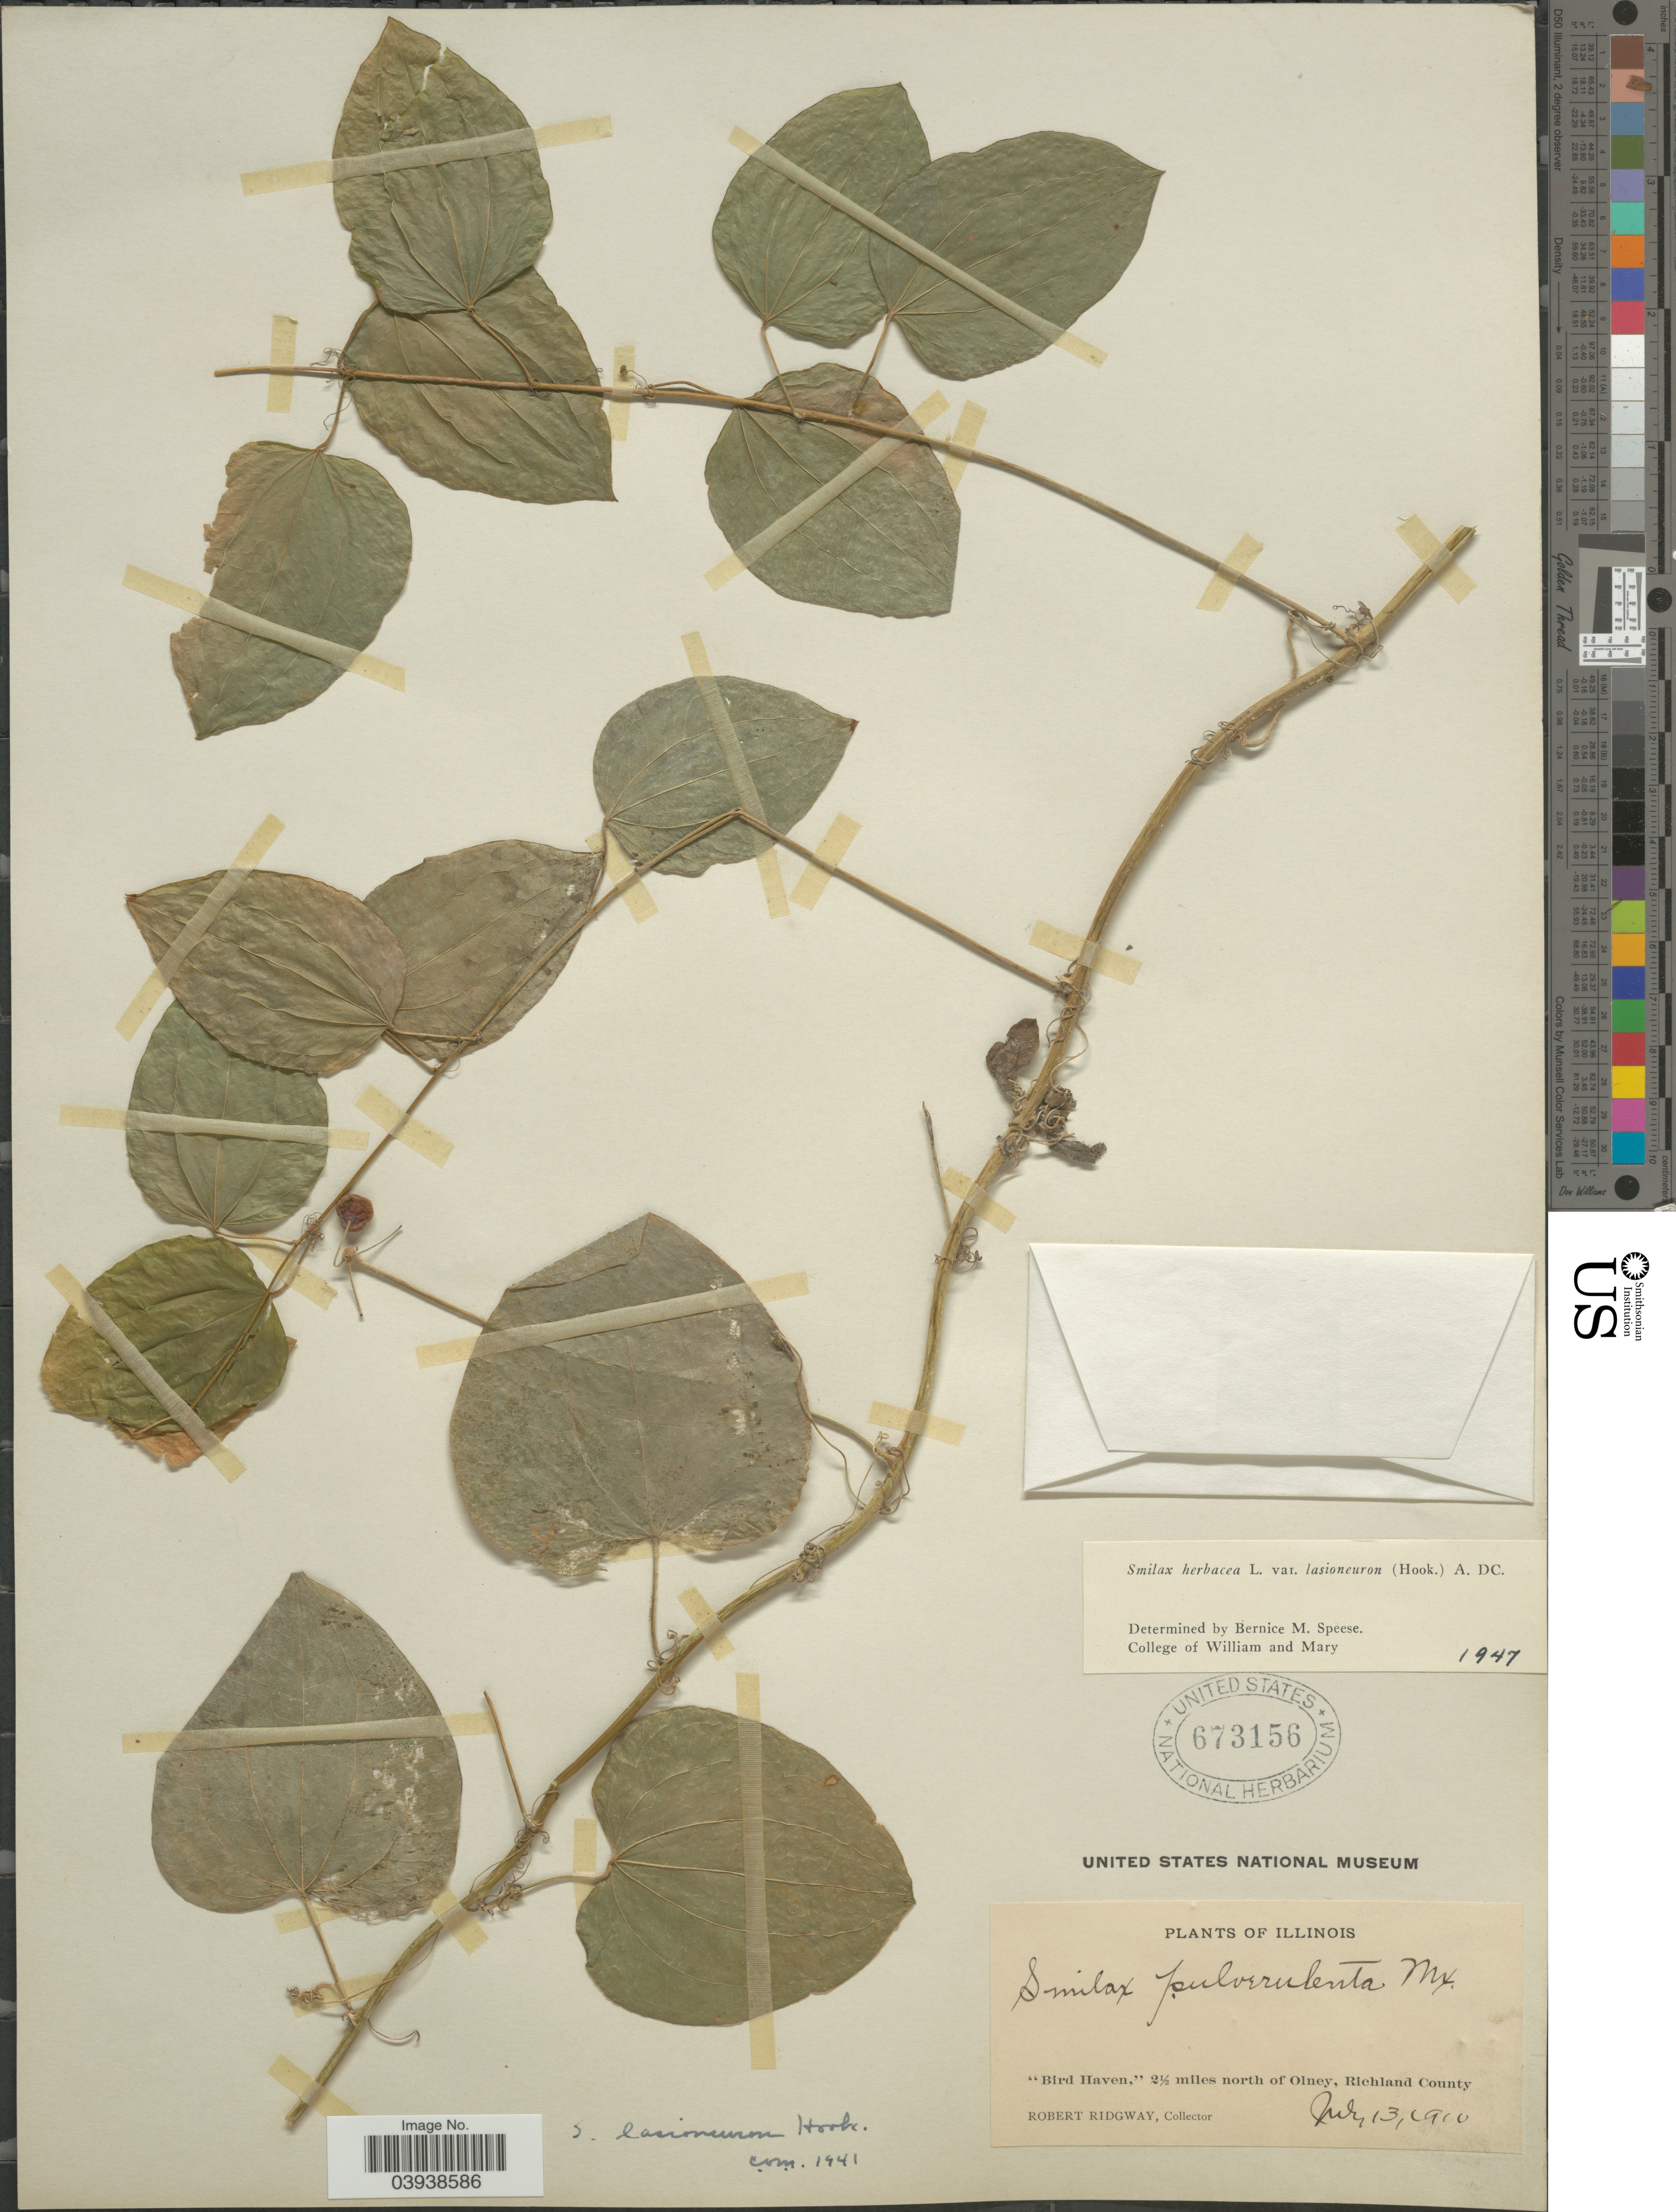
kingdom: Plantae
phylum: Tracheophyta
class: Liliopsida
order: Liliales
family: Smilacaceae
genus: Smilax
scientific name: Smilax herbacea var. lasioneuron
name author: (Hook.) A. DC.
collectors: R. Ridgway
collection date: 1910-07-13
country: United States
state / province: Illinois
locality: Bird Haven,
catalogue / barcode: US 673156